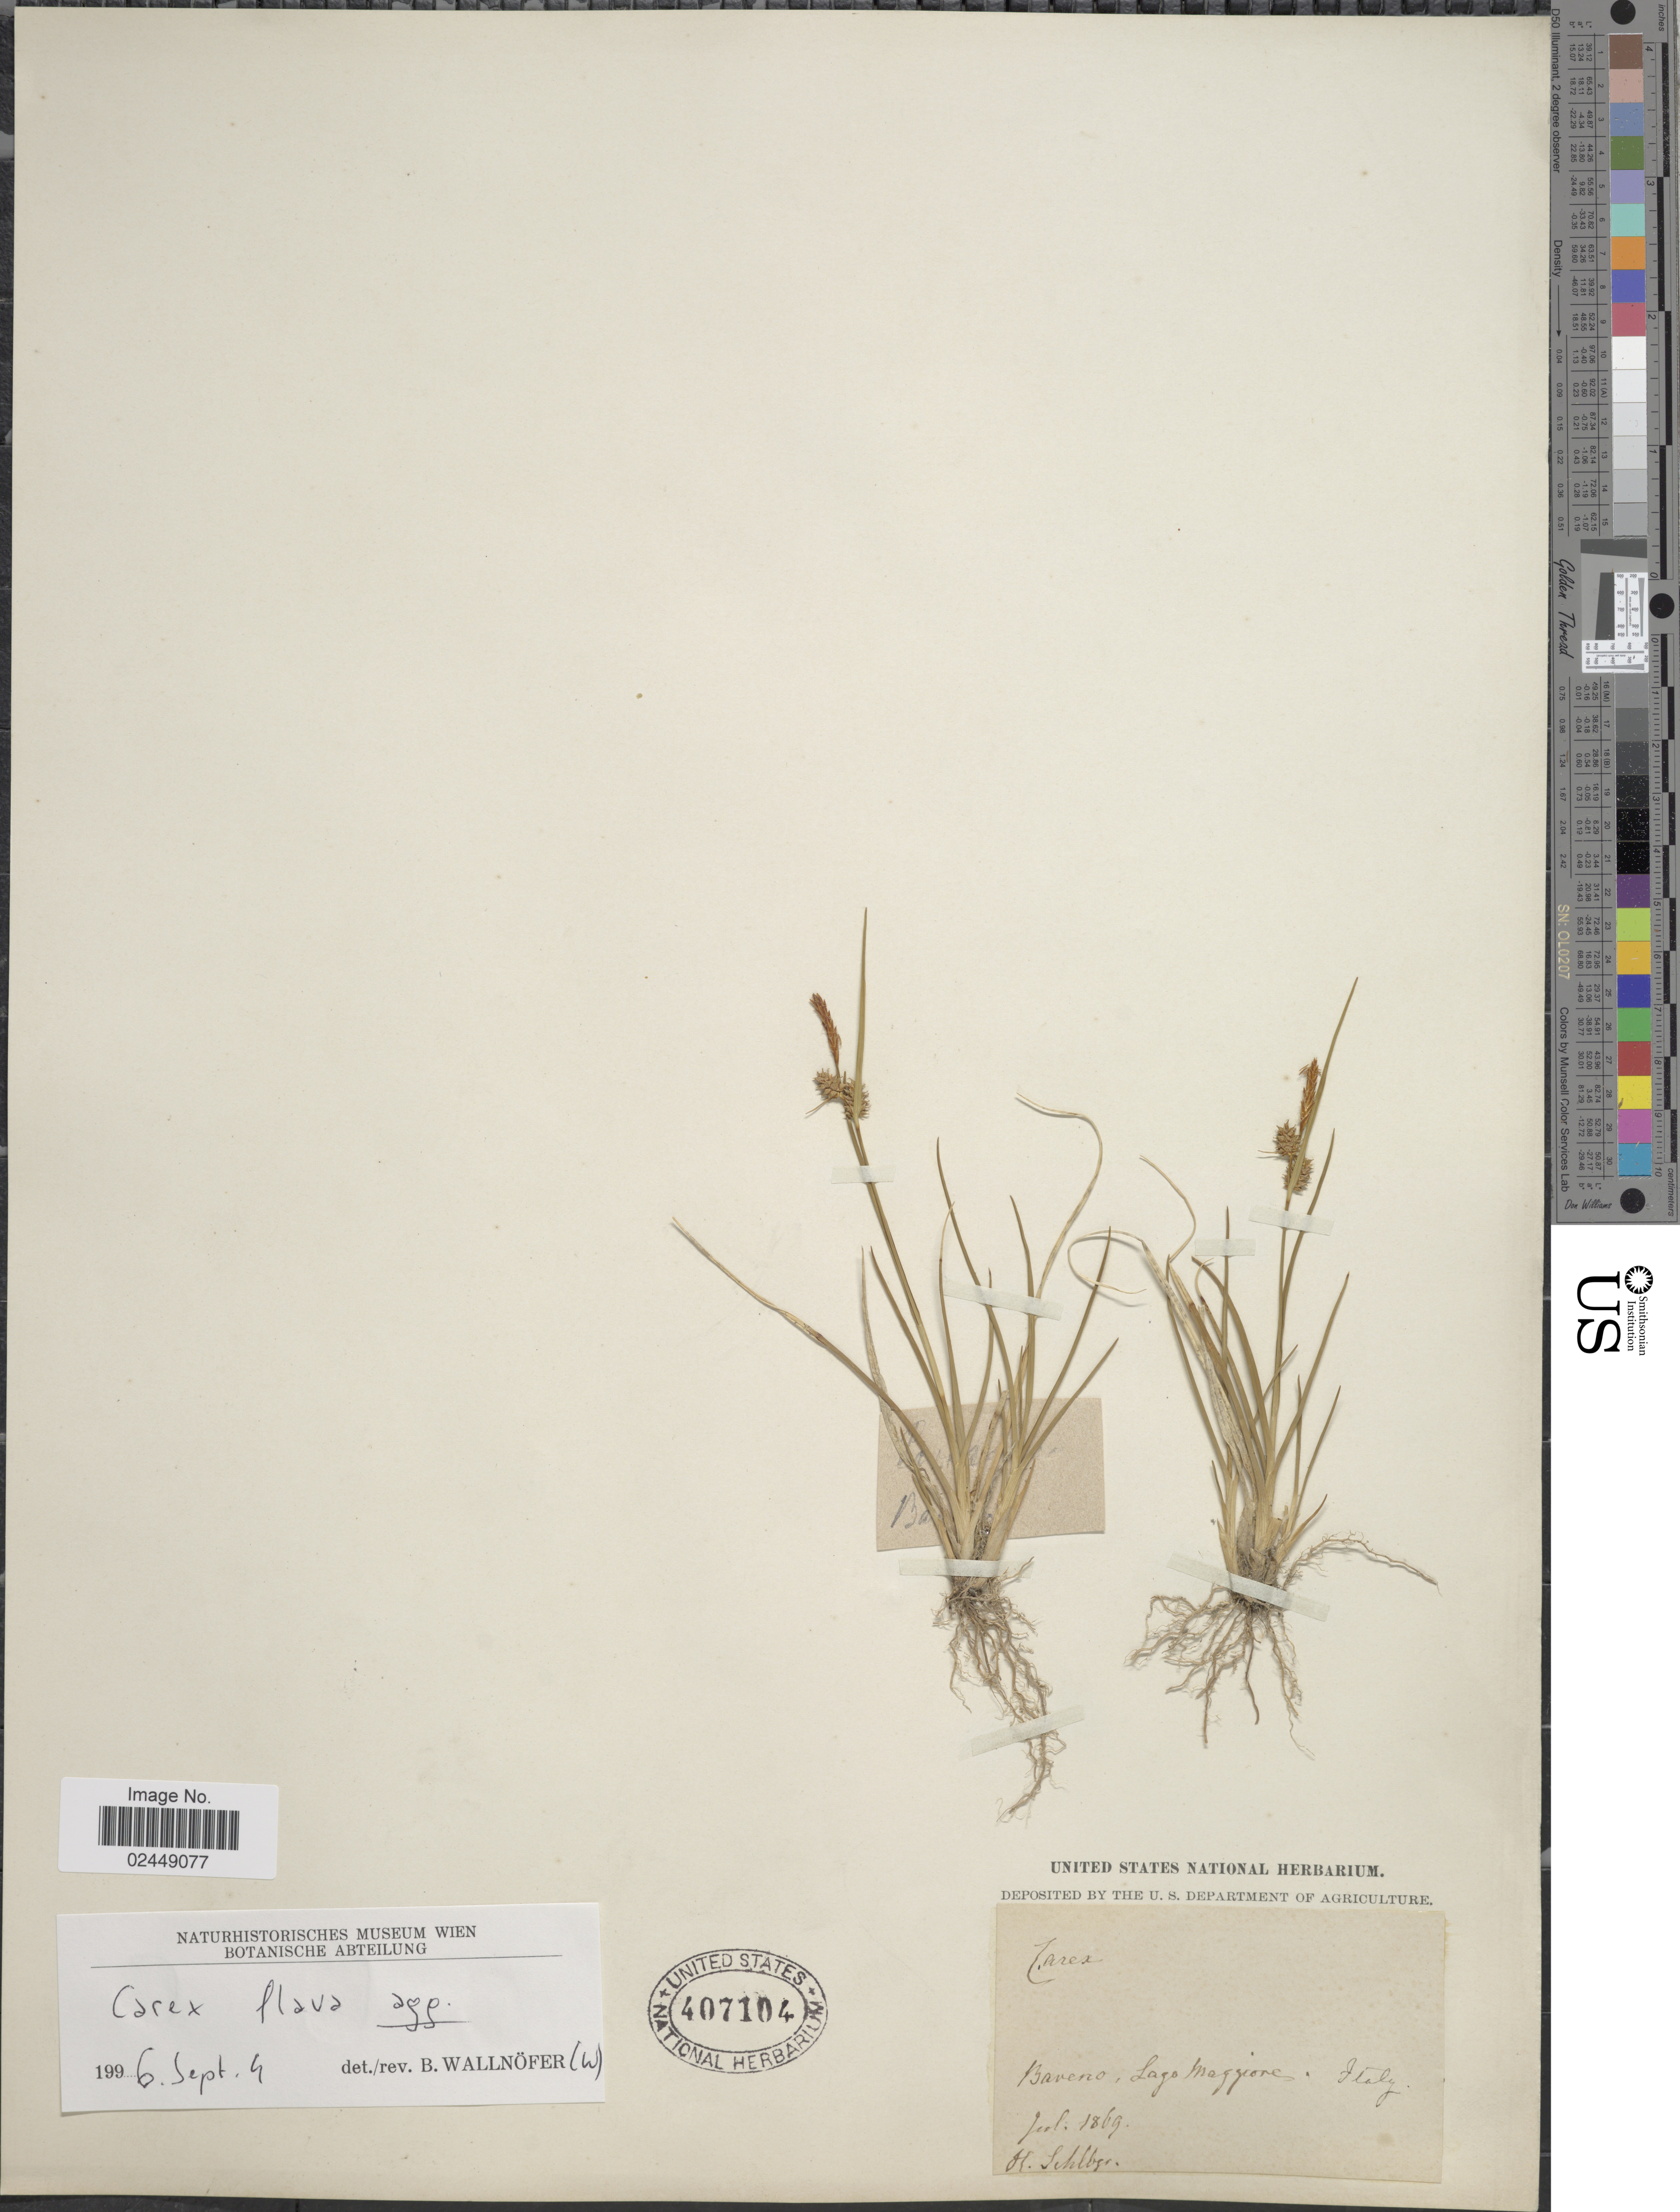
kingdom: Plantae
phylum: Tracheophyta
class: Liliopsida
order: Poales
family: Cyperaceae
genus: Carex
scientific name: Carex flava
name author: L.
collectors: H. Schlumberger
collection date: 1869-07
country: Italy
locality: Baveno, Lago Maggione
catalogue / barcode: US 407104